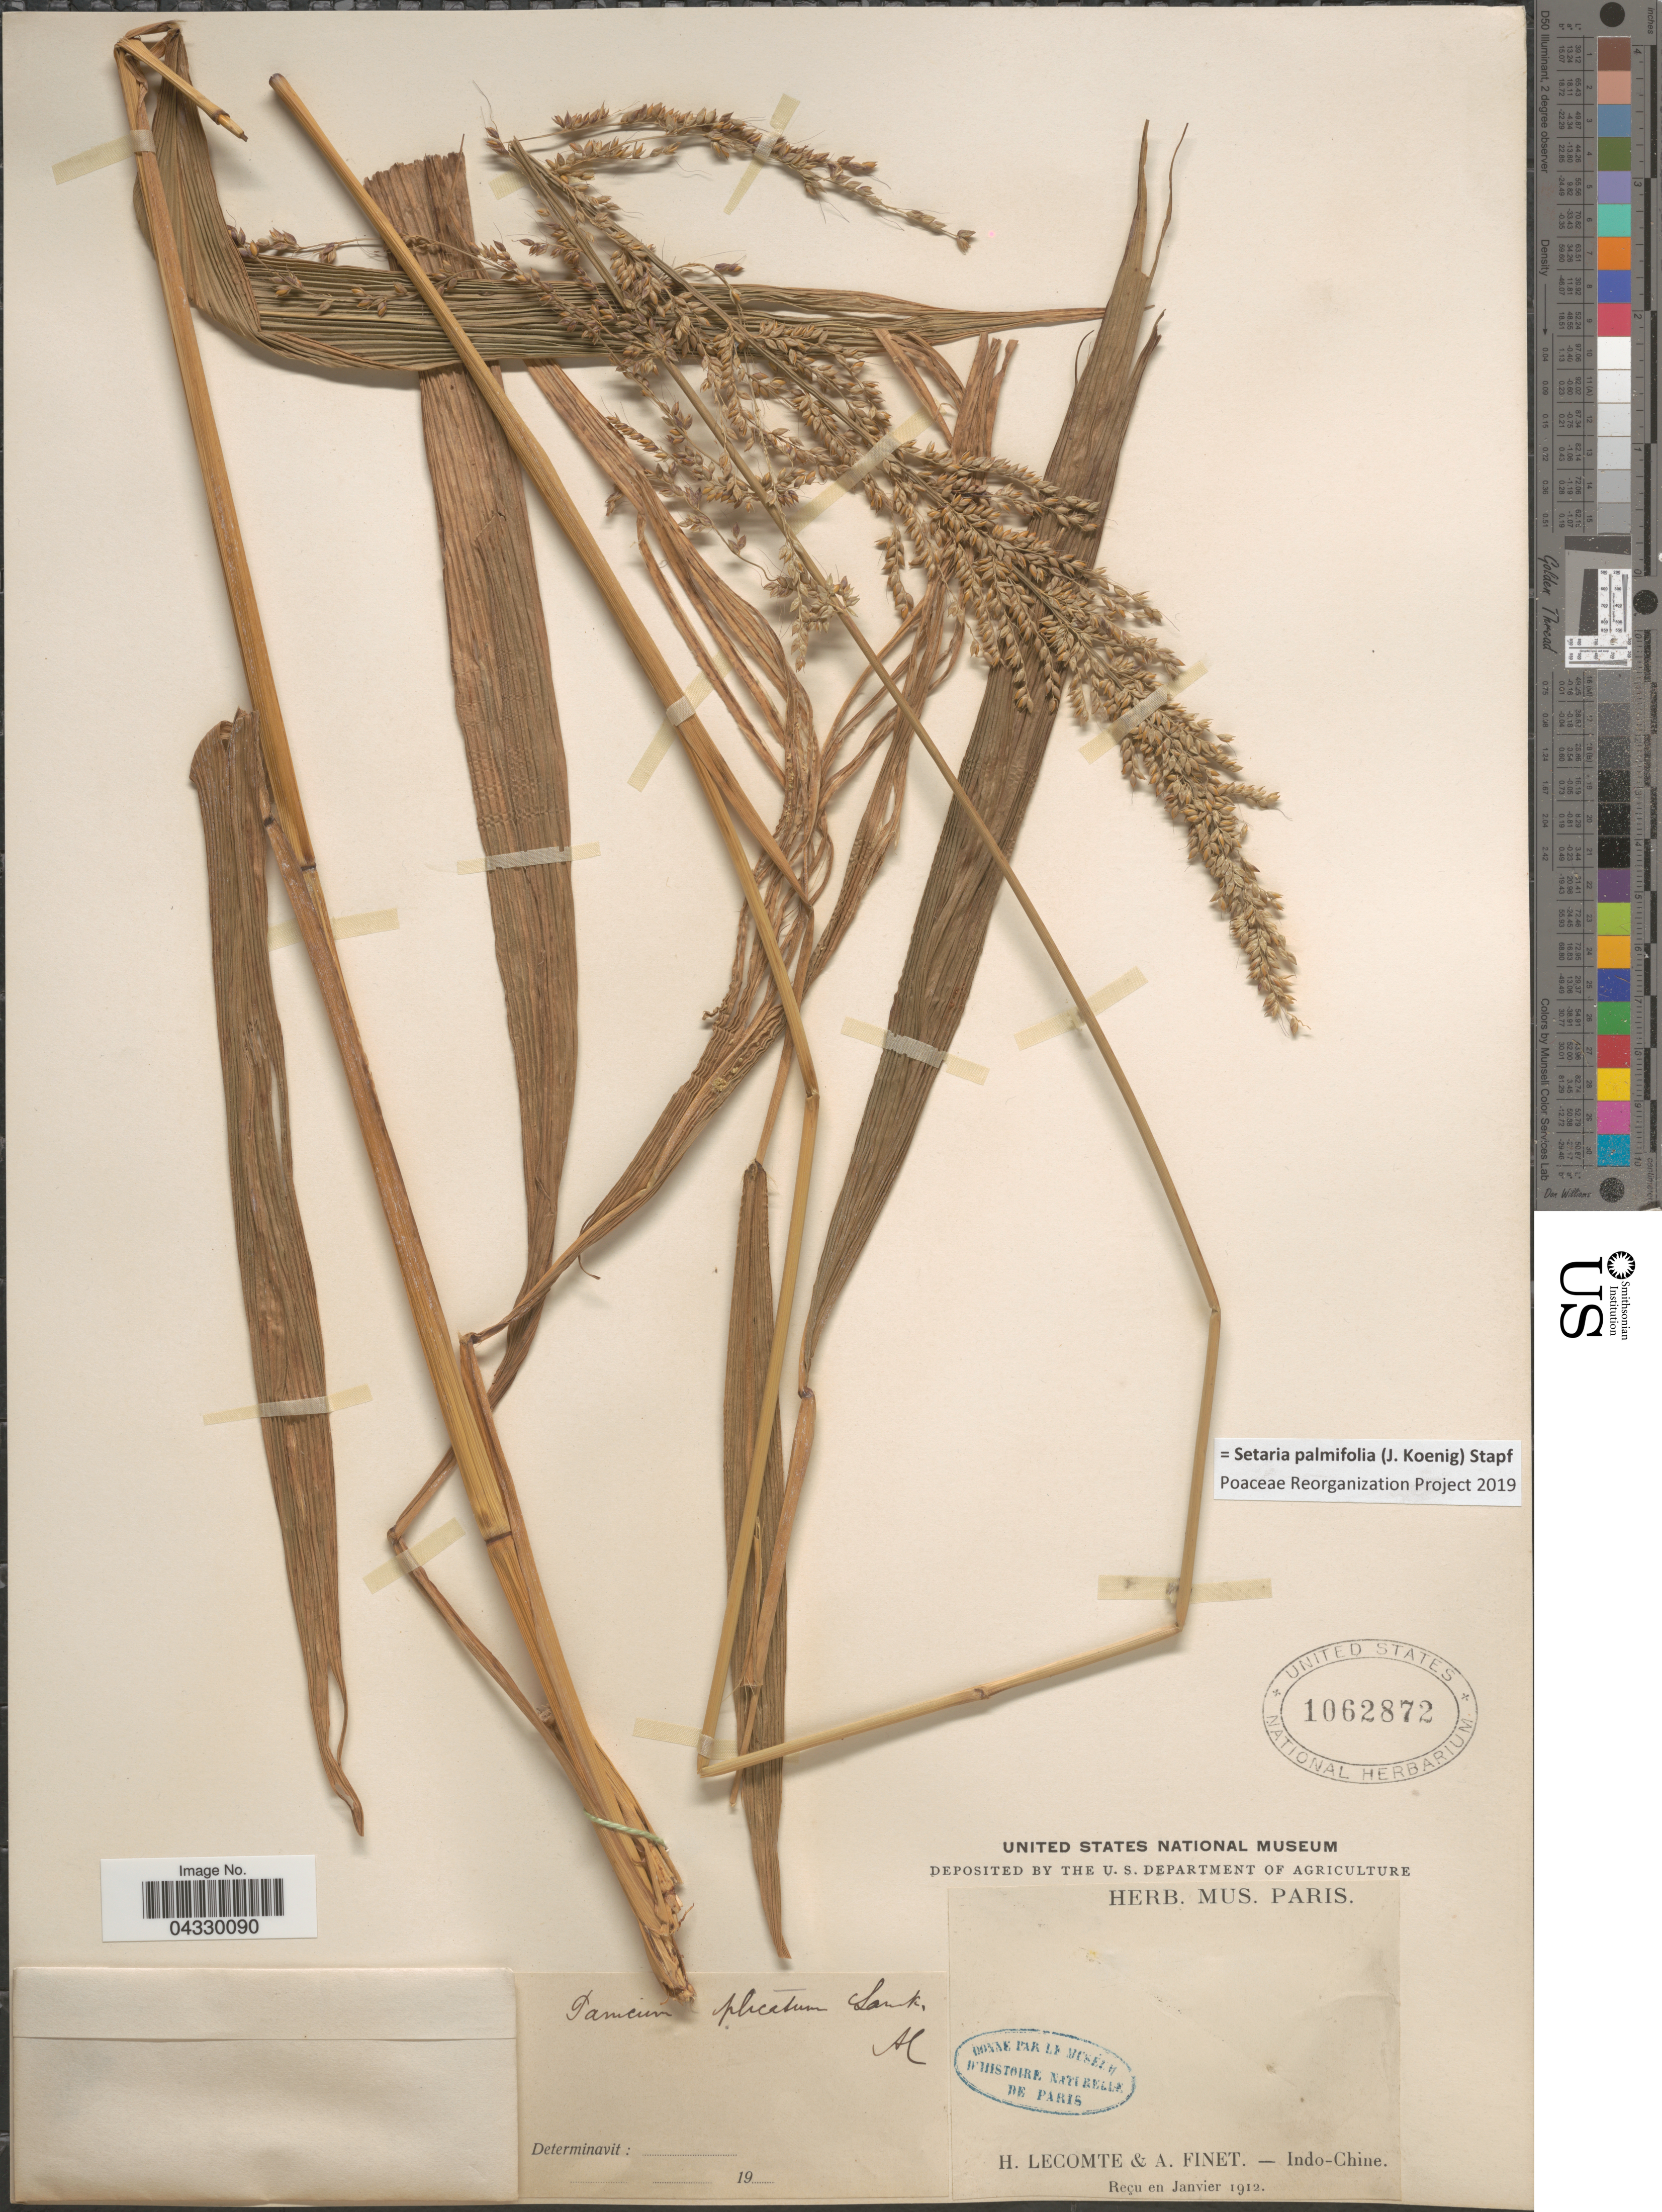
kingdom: Plantae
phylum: Tracheophyta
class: Liliopsida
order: Poales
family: Poaceae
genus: Setaria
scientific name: Setaria palmifolia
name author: (J. Koenig) Stapf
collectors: H. Lecomte & A. Finet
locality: Indo-Chine.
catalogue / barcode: US 1062872